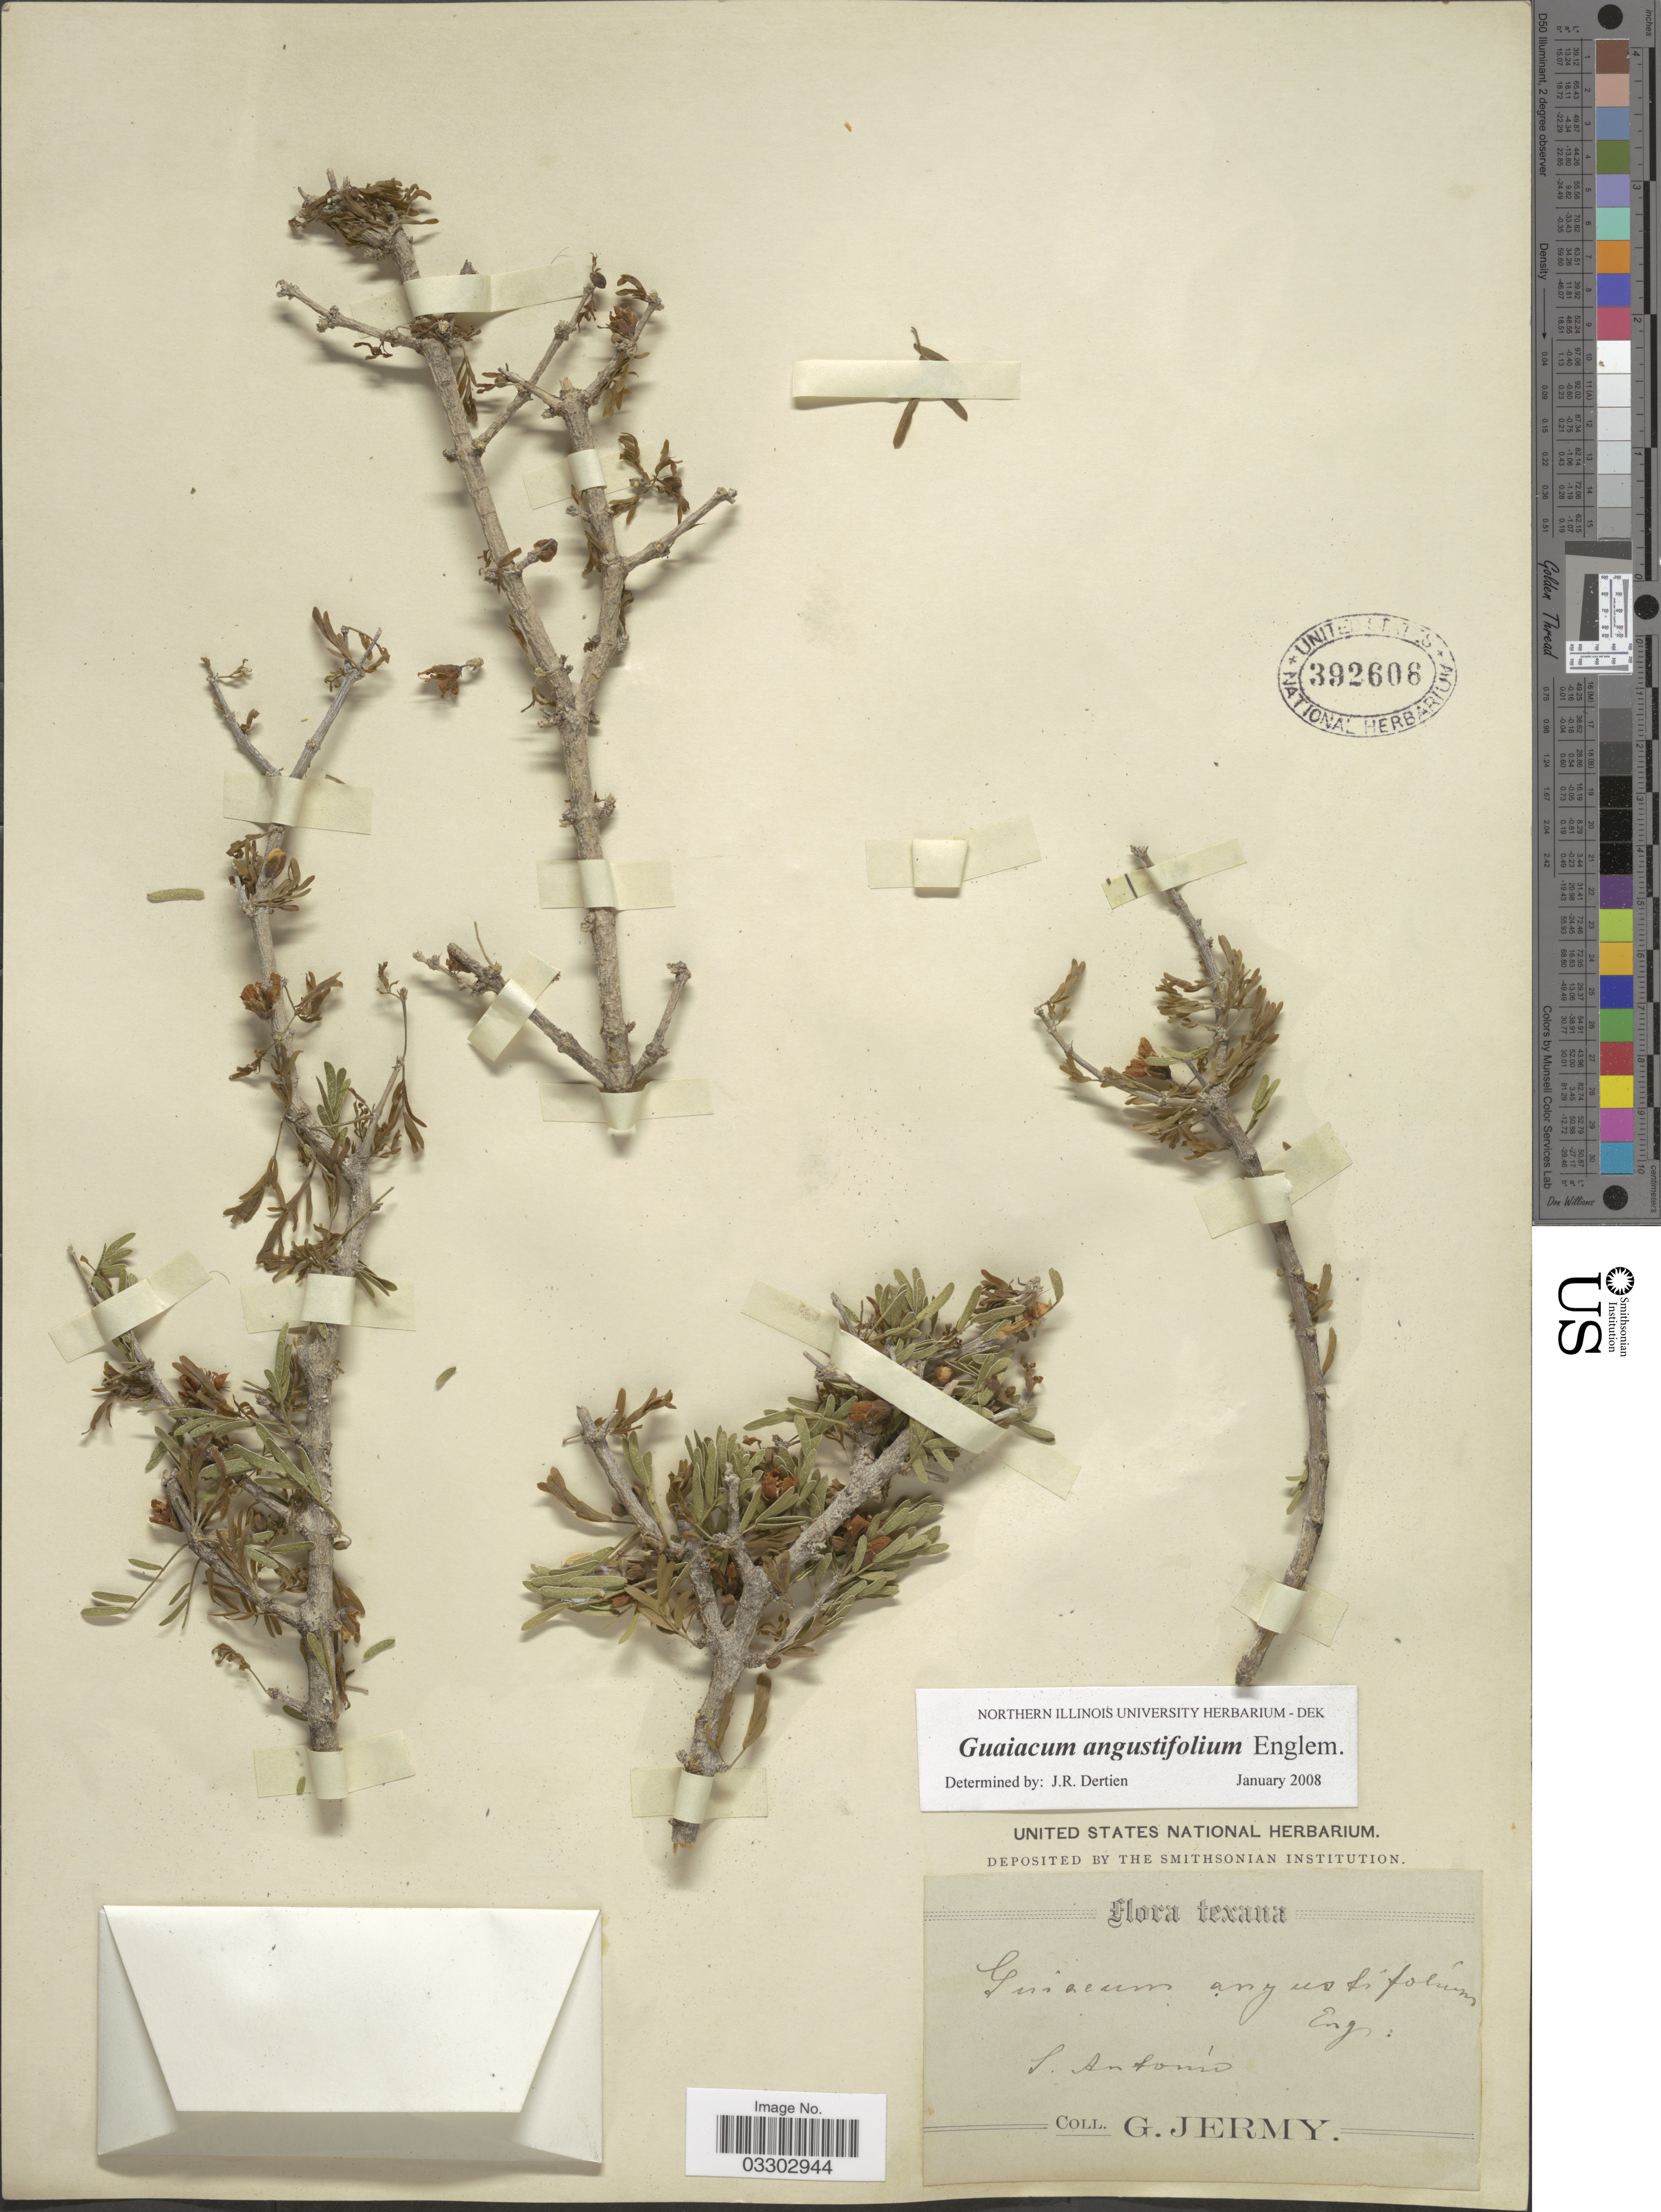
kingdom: Plantae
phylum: Tracheophyta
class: Magnoliopsida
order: Zygophyllales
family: Zygophyllaceae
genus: Guaiacum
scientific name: Guaiacum angustifolium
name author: Engelm.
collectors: G. Jermy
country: United States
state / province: Texas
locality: S. Antonio.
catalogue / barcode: US 392606